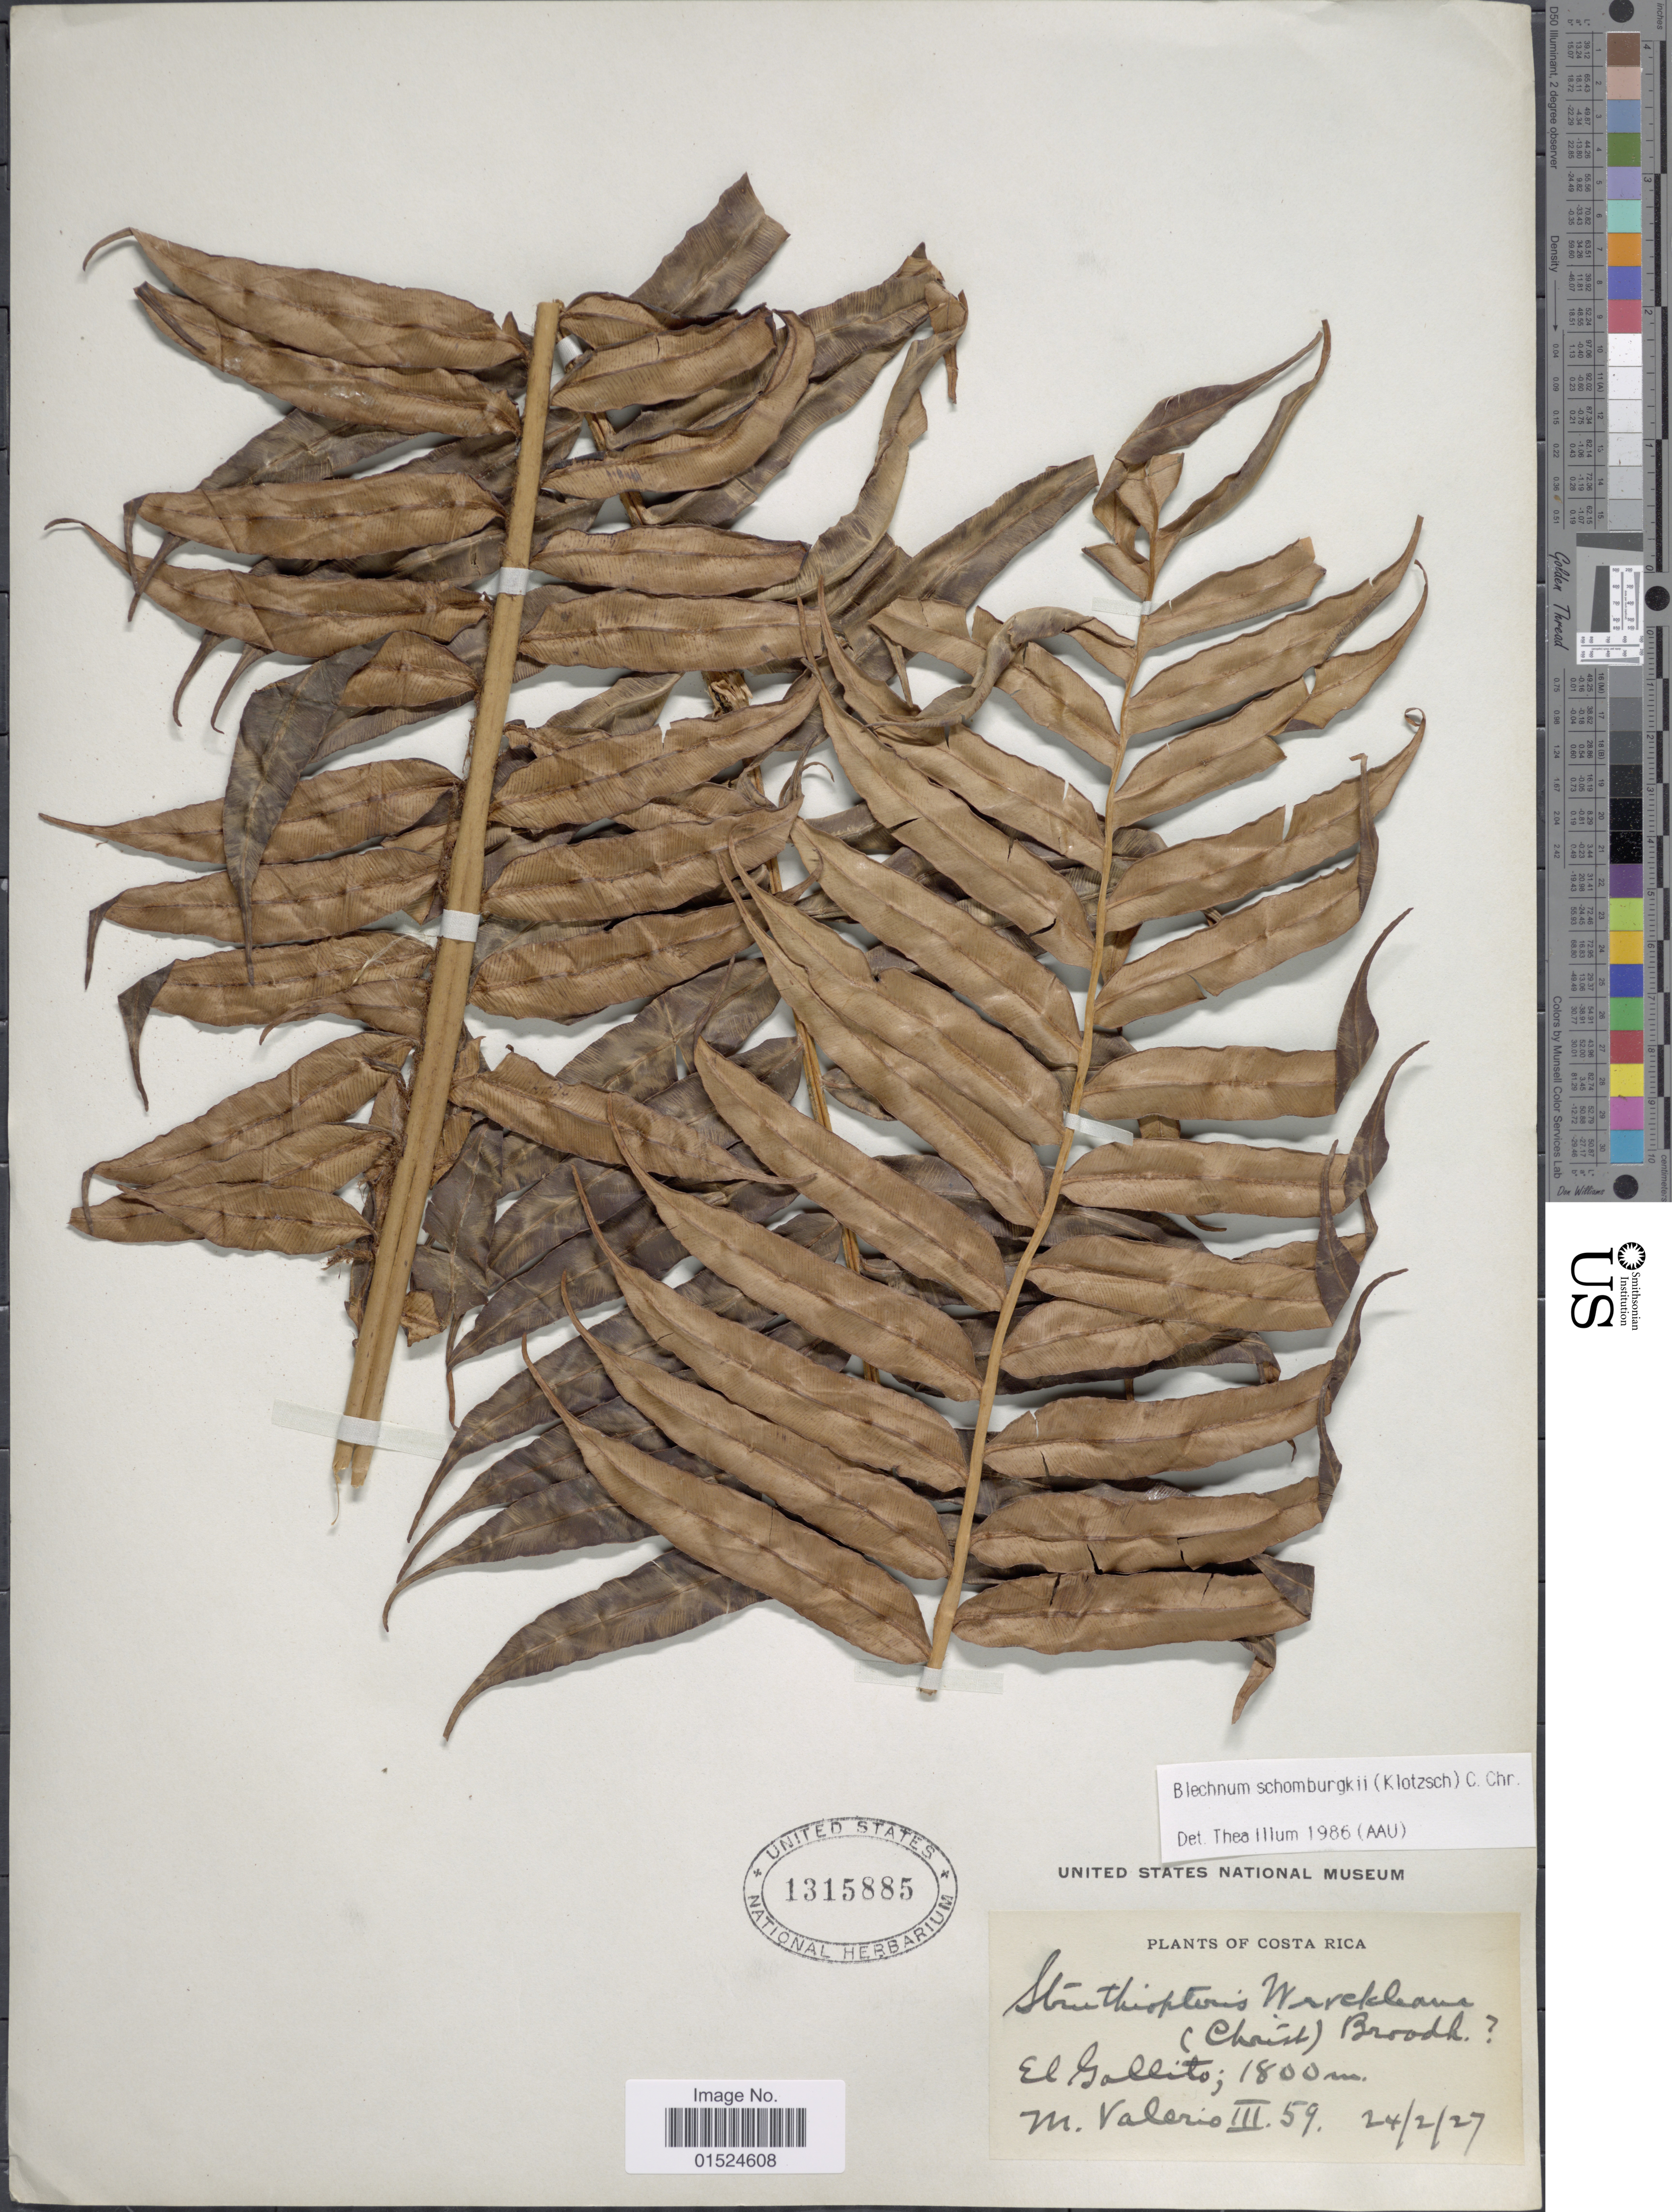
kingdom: Plantae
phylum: Tracheophyta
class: Polypodiopsida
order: Polypodiales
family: Blechnaceae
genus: Blechnum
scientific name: Blechnum werckleanum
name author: (Christ) C. Chr.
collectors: M. Valerio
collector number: III59*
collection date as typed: Transcribed d/m/y: 24/2/27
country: Costa Rica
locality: El Gallito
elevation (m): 1800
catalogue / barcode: US 1315885